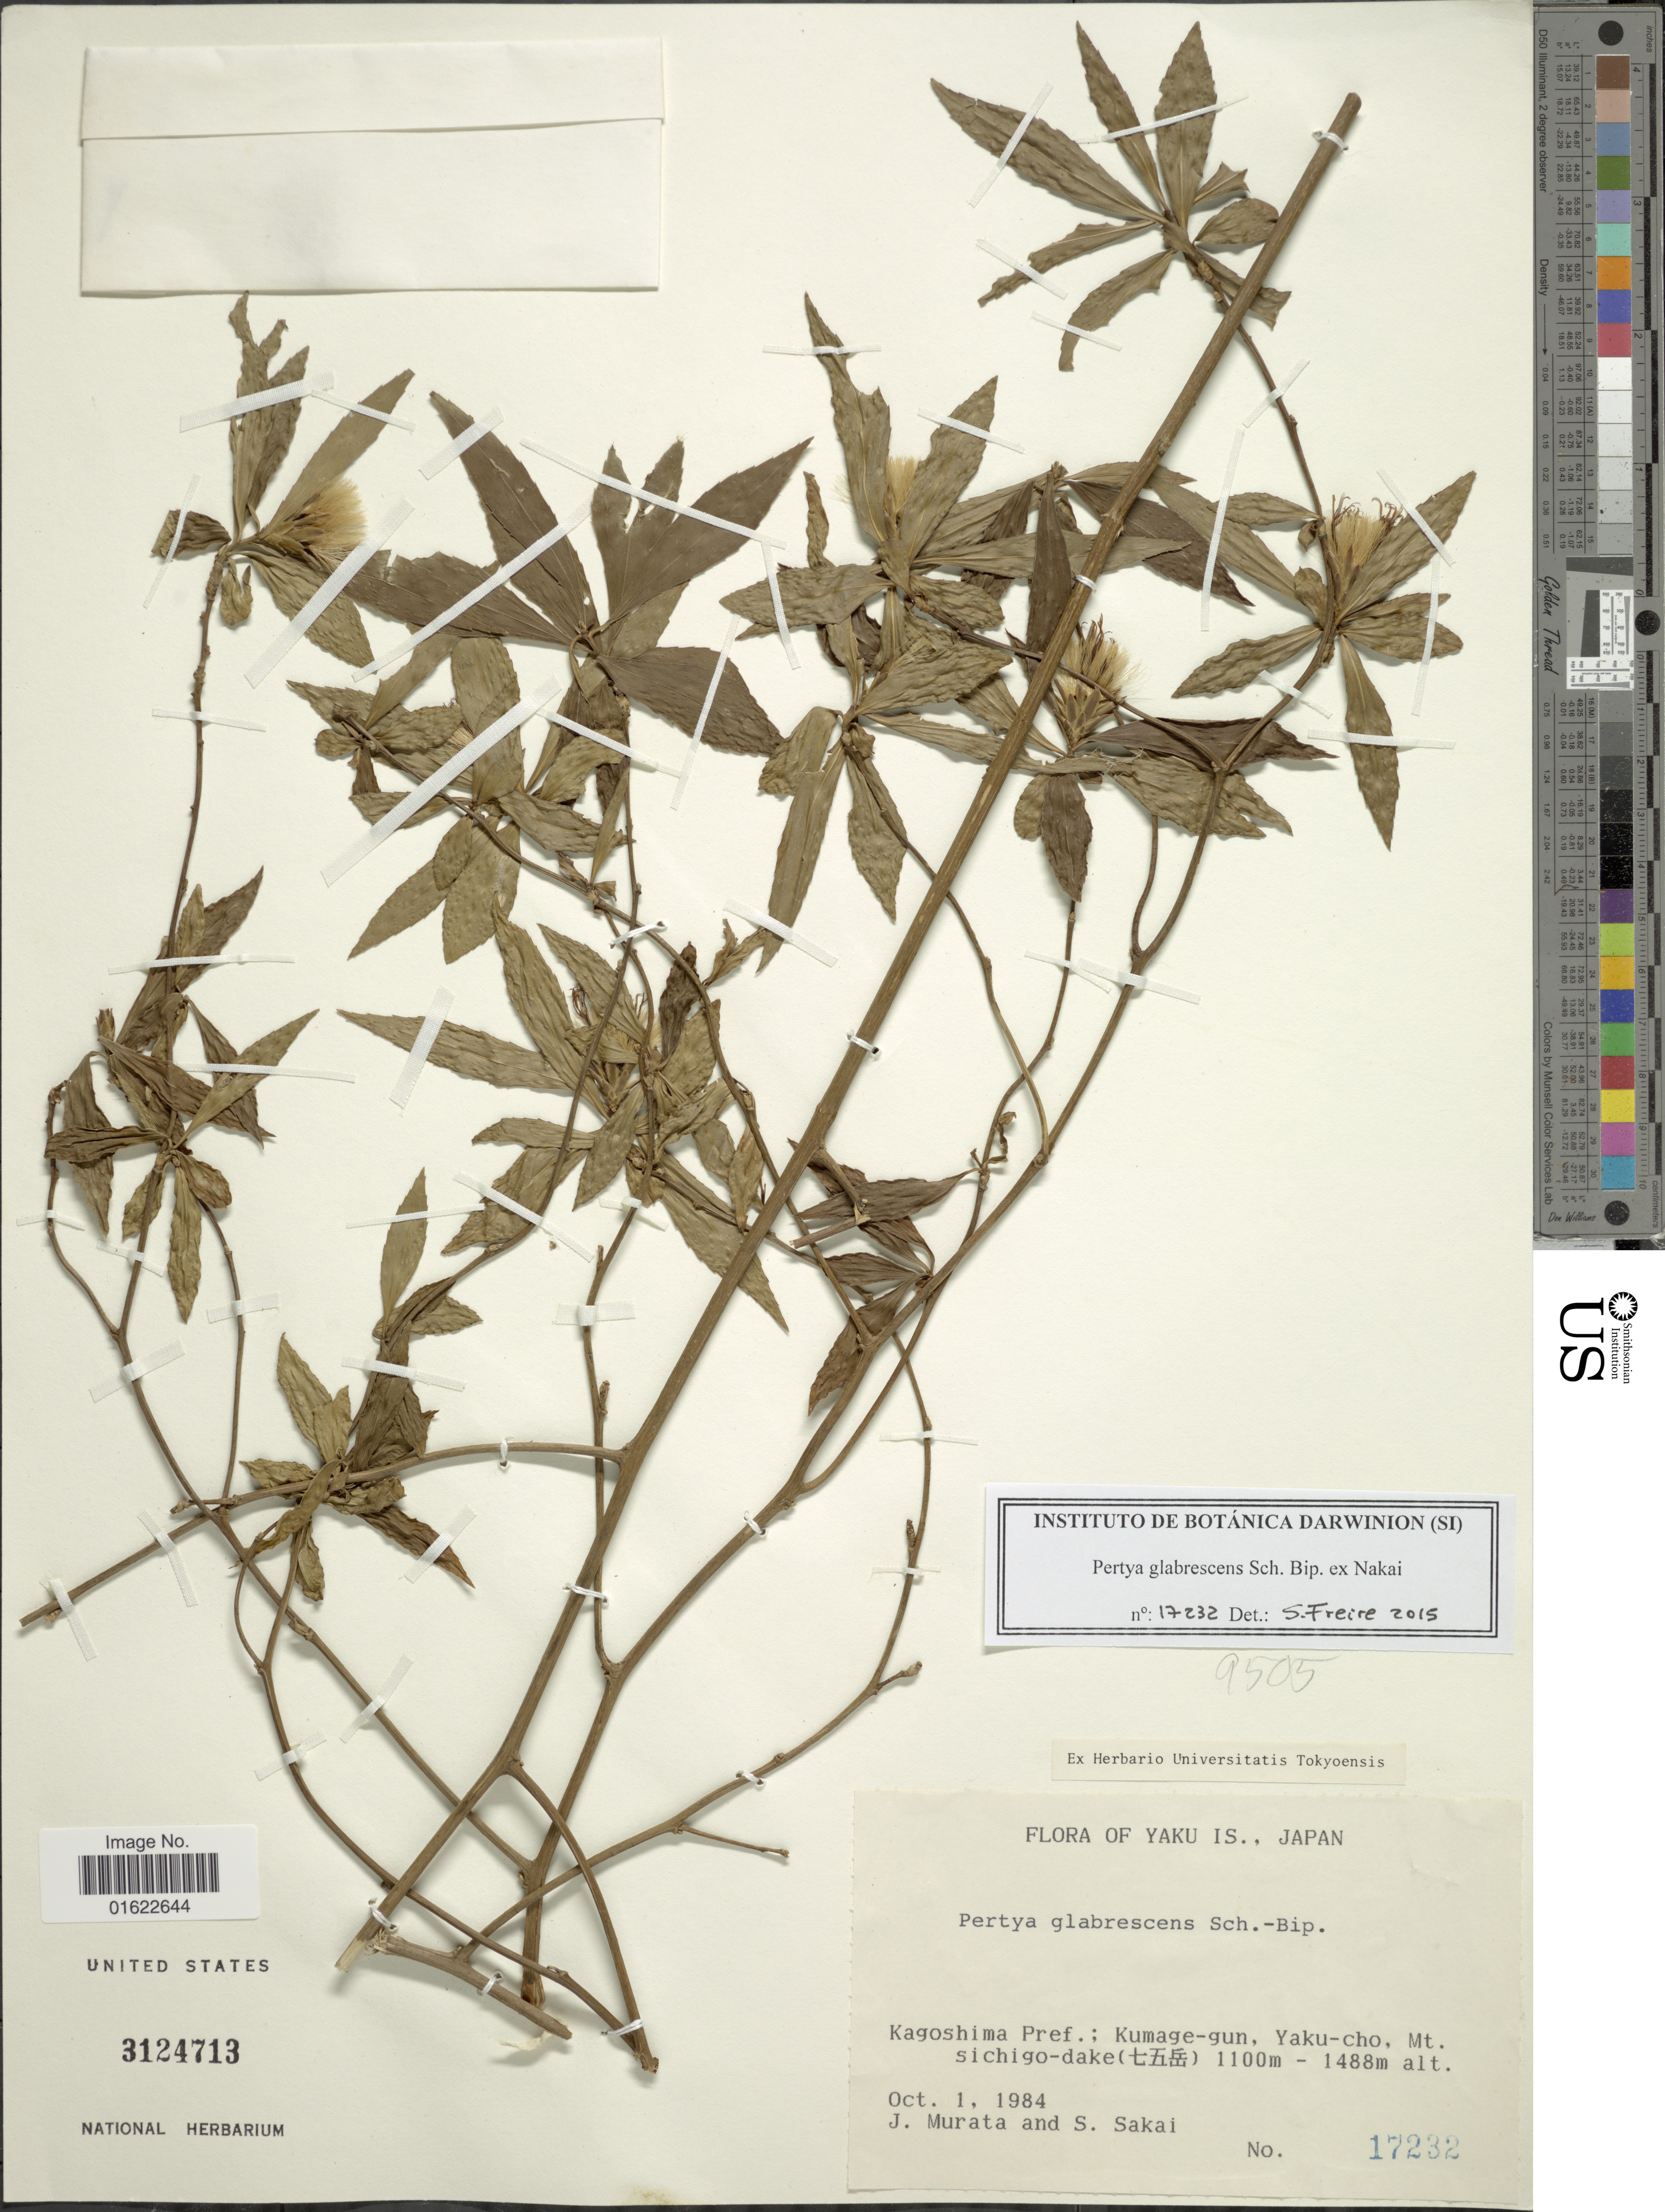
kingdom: Plantae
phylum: Tracheophyta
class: Magnoliopsida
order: Asterales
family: Asteraceae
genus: Pertya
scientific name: Pertya glabrescens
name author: Sch. Bip.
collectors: J. Murata & S. Sakai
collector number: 17232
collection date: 1984-10-01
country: Japan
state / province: Kagosima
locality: Yaku Is., Kumage-gun, Yaku-cho, Mt. sichigo-dake (X)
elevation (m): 1100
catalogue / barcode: US 3124713